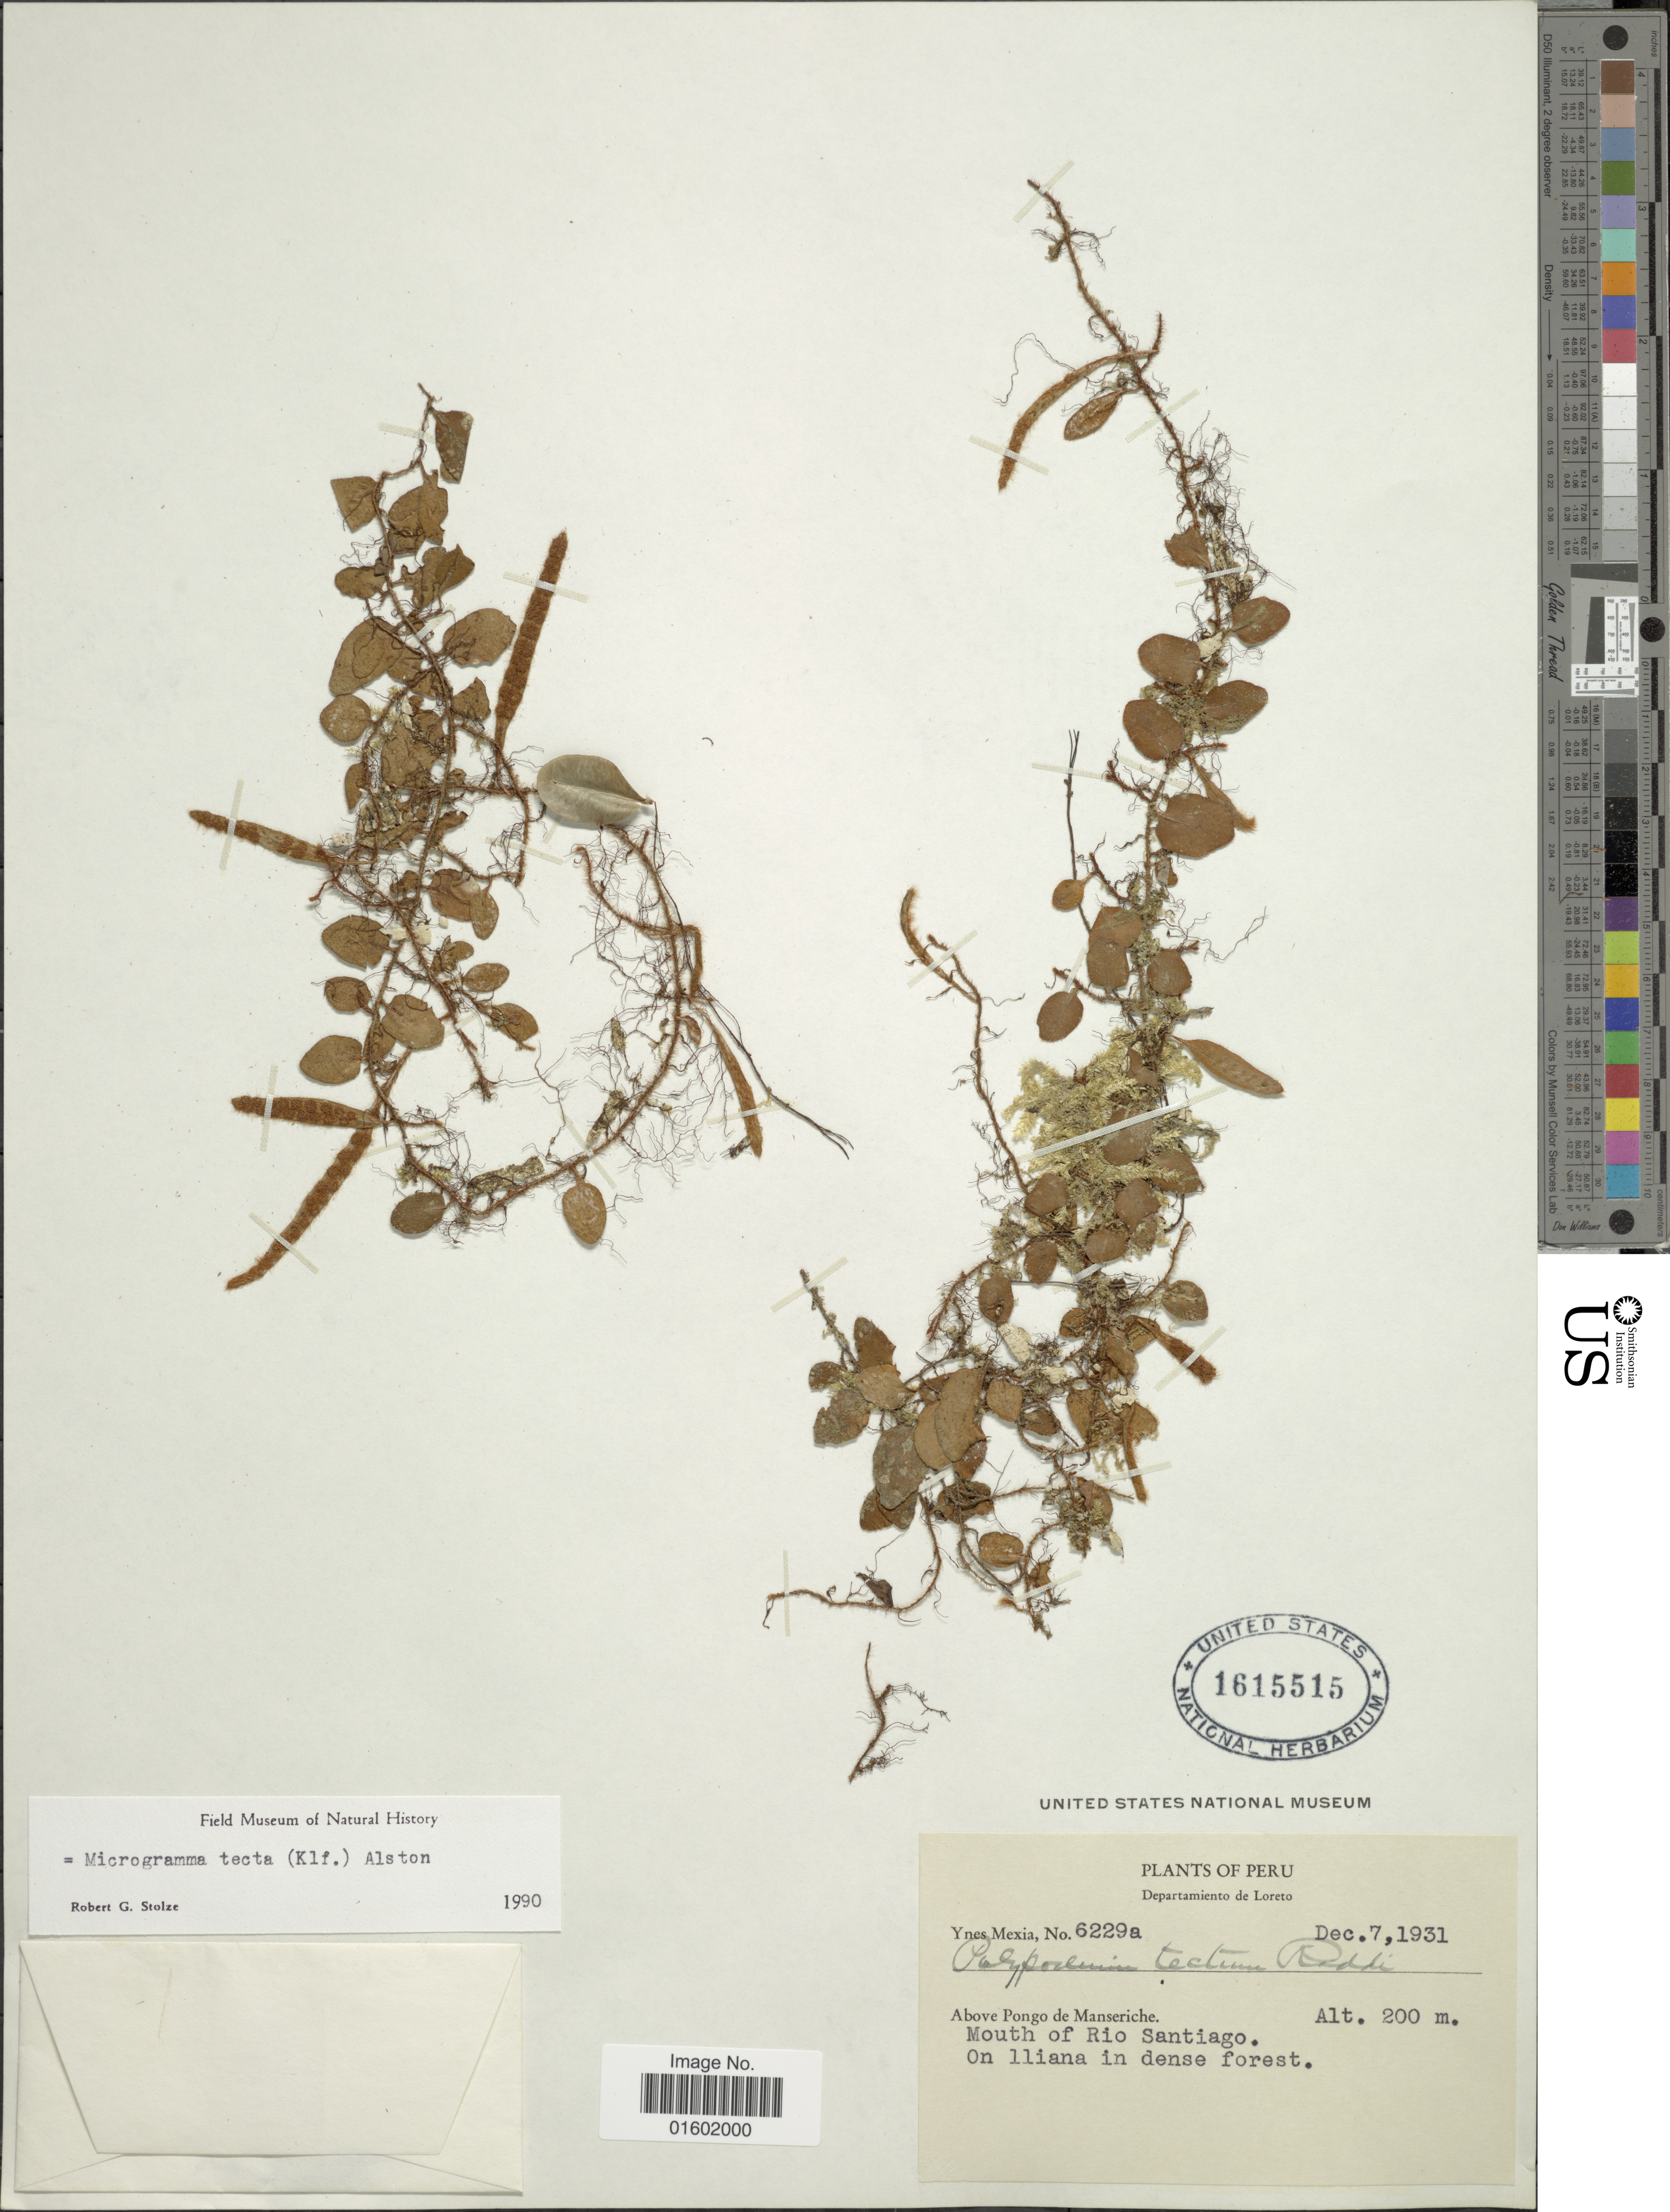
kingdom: Plantae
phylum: Tracheophyta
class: Polypodiopsida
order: Polypodiales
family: Polypodiaceae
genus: Microgramma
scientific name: Microgramma tecta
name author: (Kaulf.) Alston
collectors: Y. Mexia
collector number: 6229a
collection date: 1931-12-07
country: Peru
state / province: Loreto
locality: Departamento Loreto, Above Pongo de Manseriche, Mouth of Rio Santiago, on lliana in dense forest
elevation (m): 200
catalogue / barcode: US 1615515